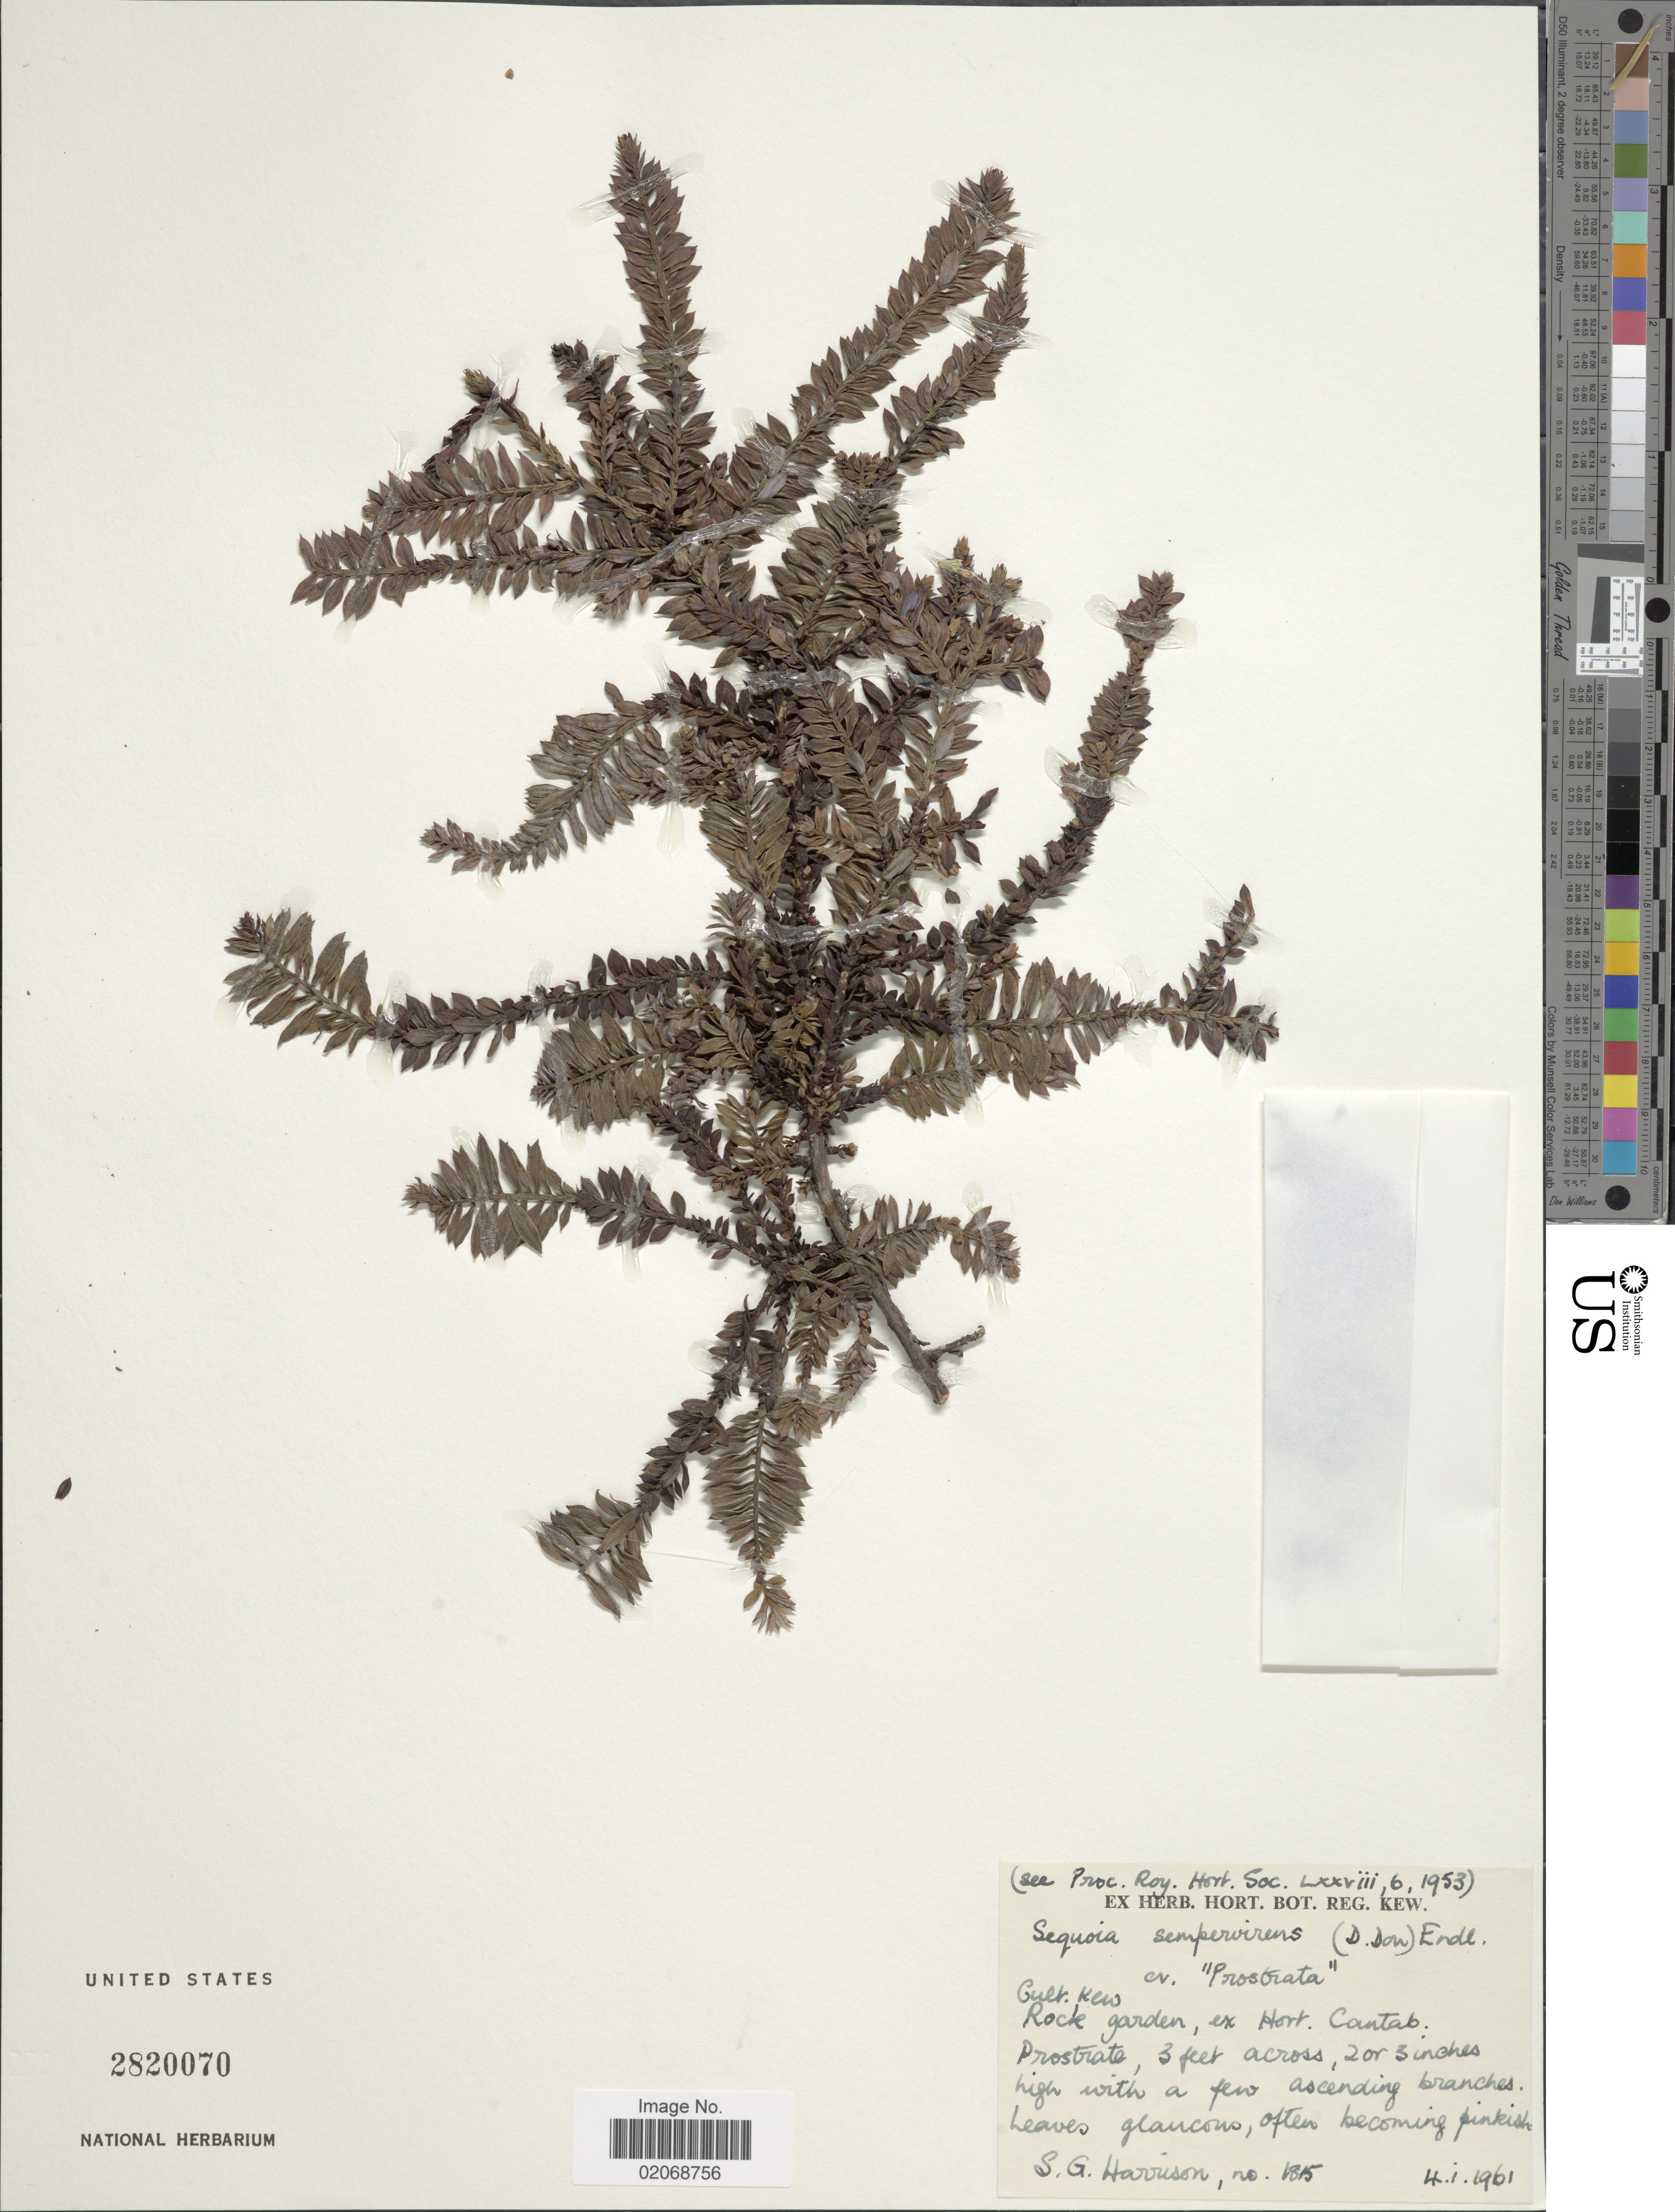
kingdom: Plantae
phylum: Tracheophyta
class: Pinopsida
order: Pinales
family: Cupressaceae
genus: Sequoia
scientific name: Sequoia sempervirens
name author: (D. Don) Endl.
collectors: S. G. Harrison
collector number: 1815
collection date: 1961-01-04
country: United Kingdom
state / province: England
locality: Cult Kew, Rock Garden, ex Hort Cantab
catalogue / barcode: US 2820070